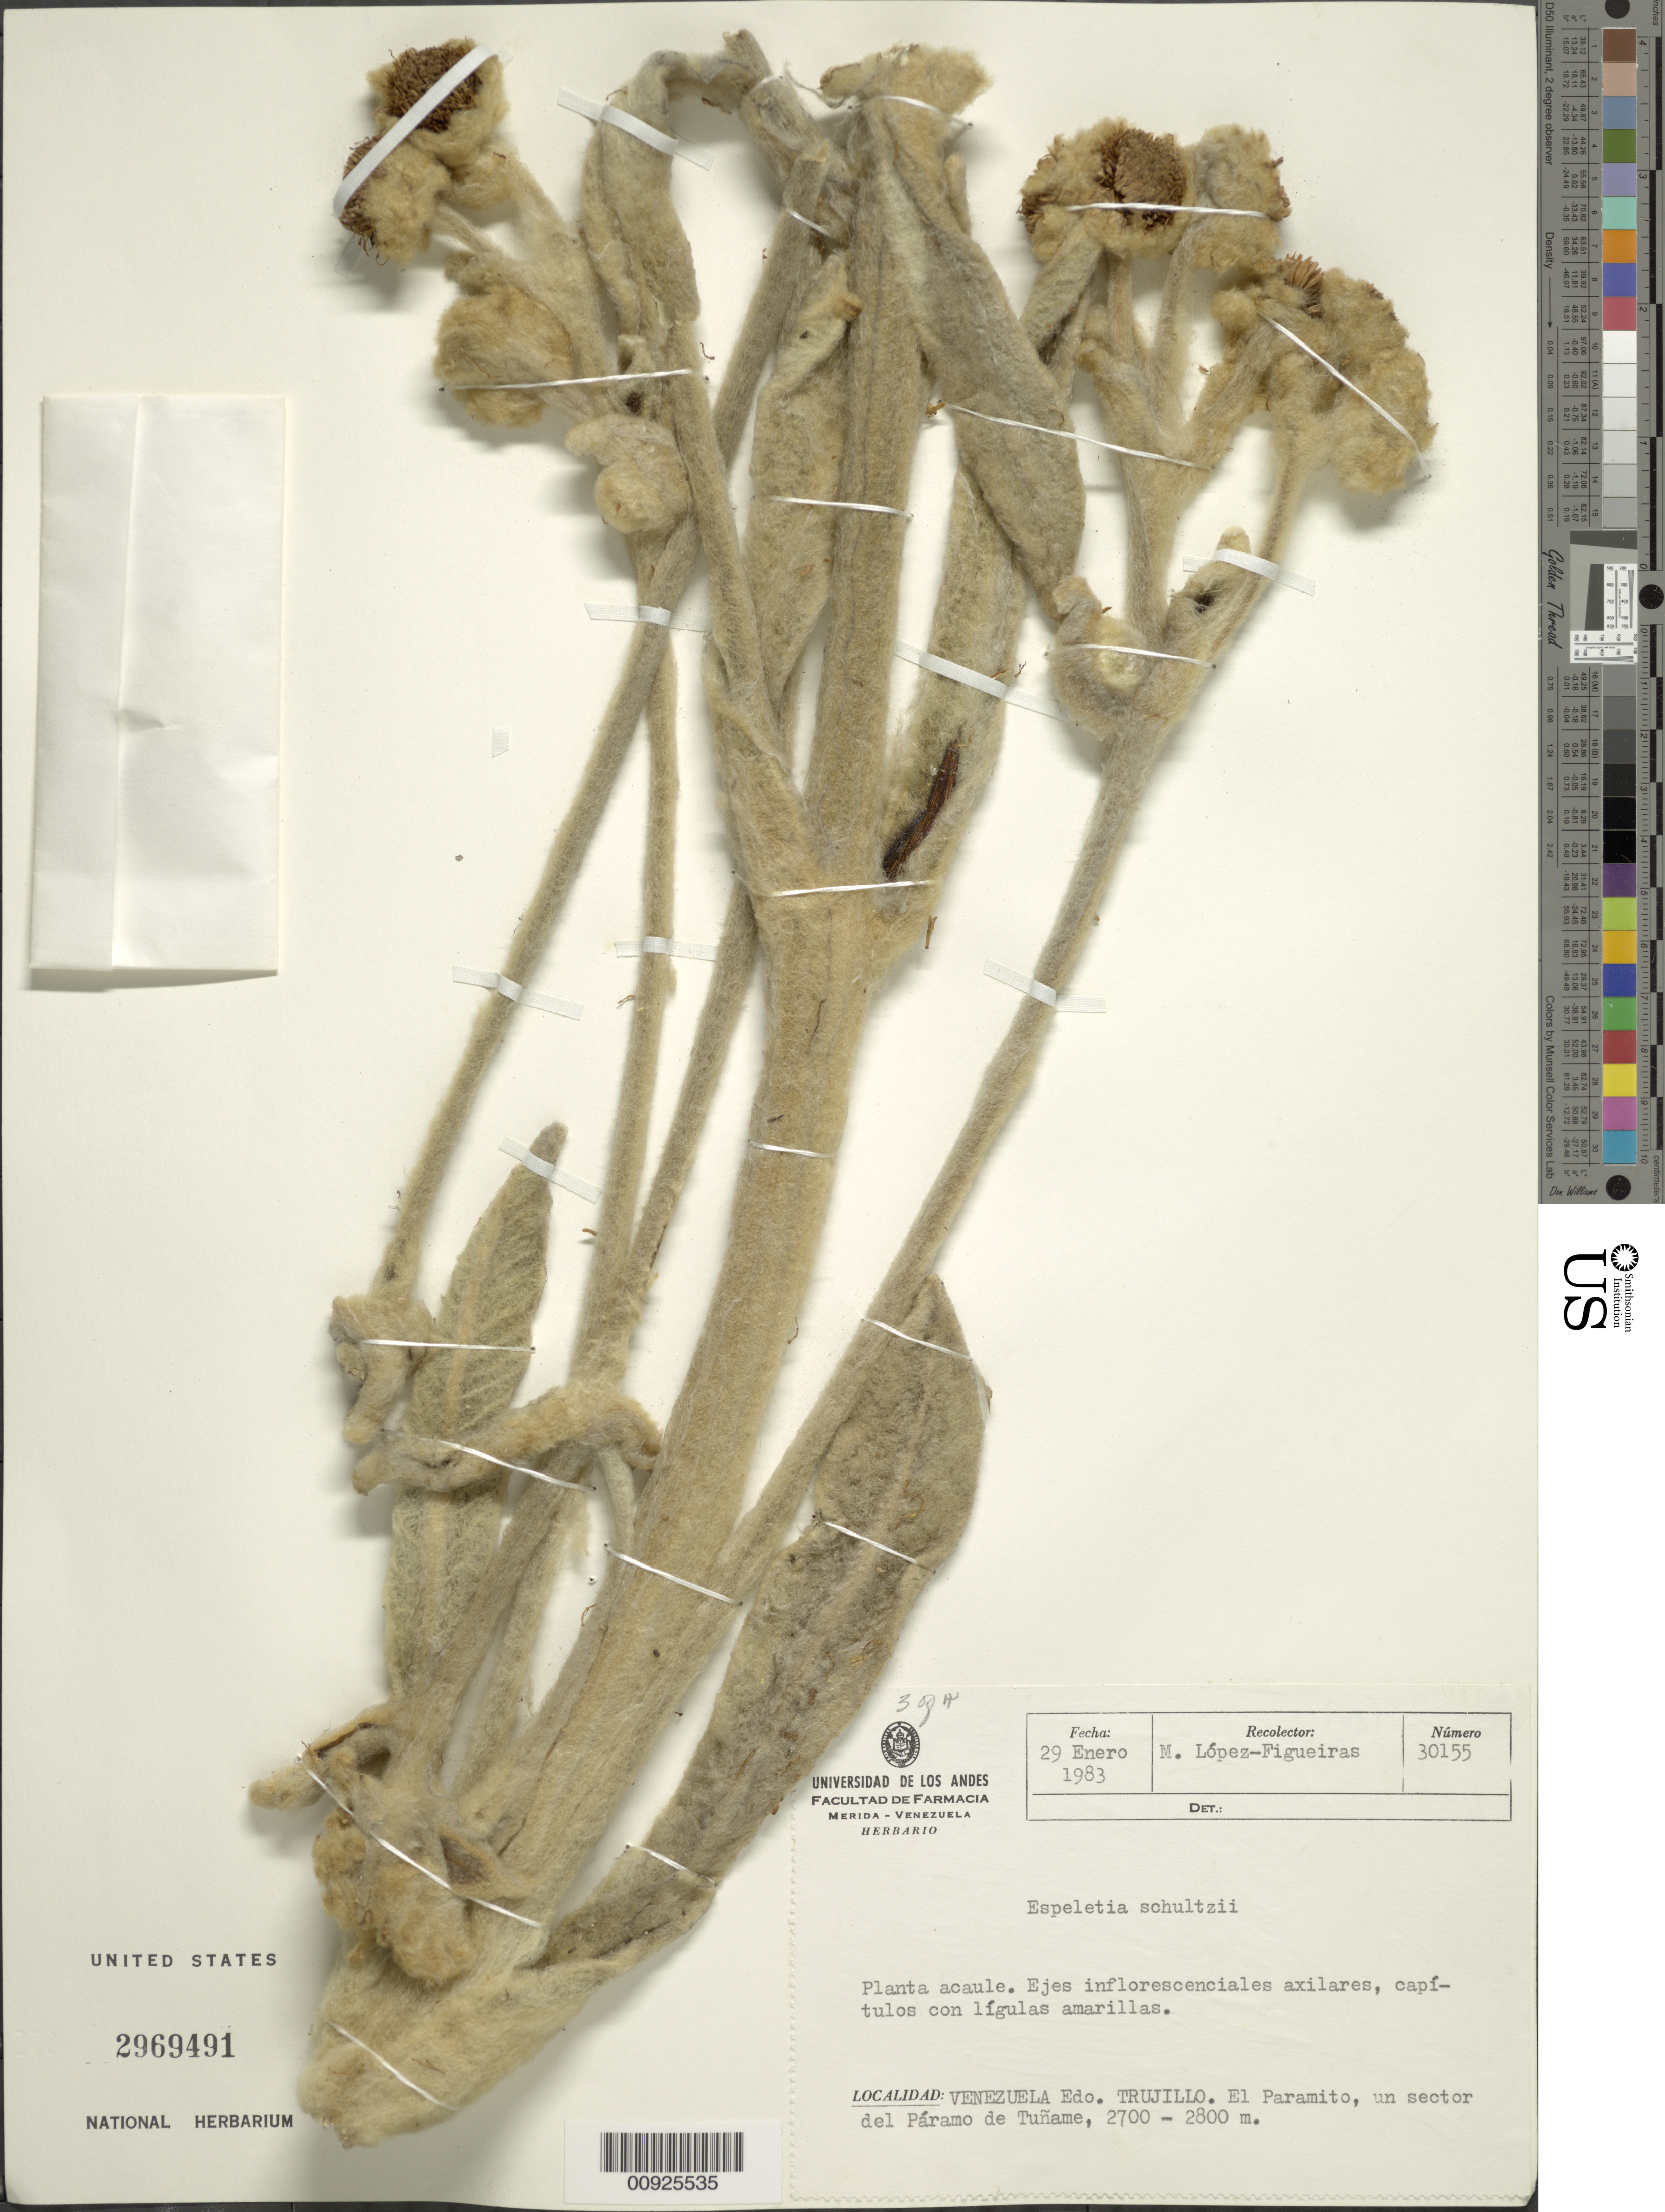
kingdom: Plantae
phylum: Tracheophyta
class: Magnoliopsida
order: Asterales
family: Asteraceae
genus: Espeletia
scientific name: Espeletia schultzii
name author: Wedd.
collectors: M. López Figueiras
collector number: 30155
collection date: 1983-01-29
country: Venezuela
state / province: Trujillo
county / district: D. Rangel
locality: P. de Tuñame. El Paramito, un sector del Páramo de Tuñame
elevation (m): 2700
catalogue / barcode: US 2969491